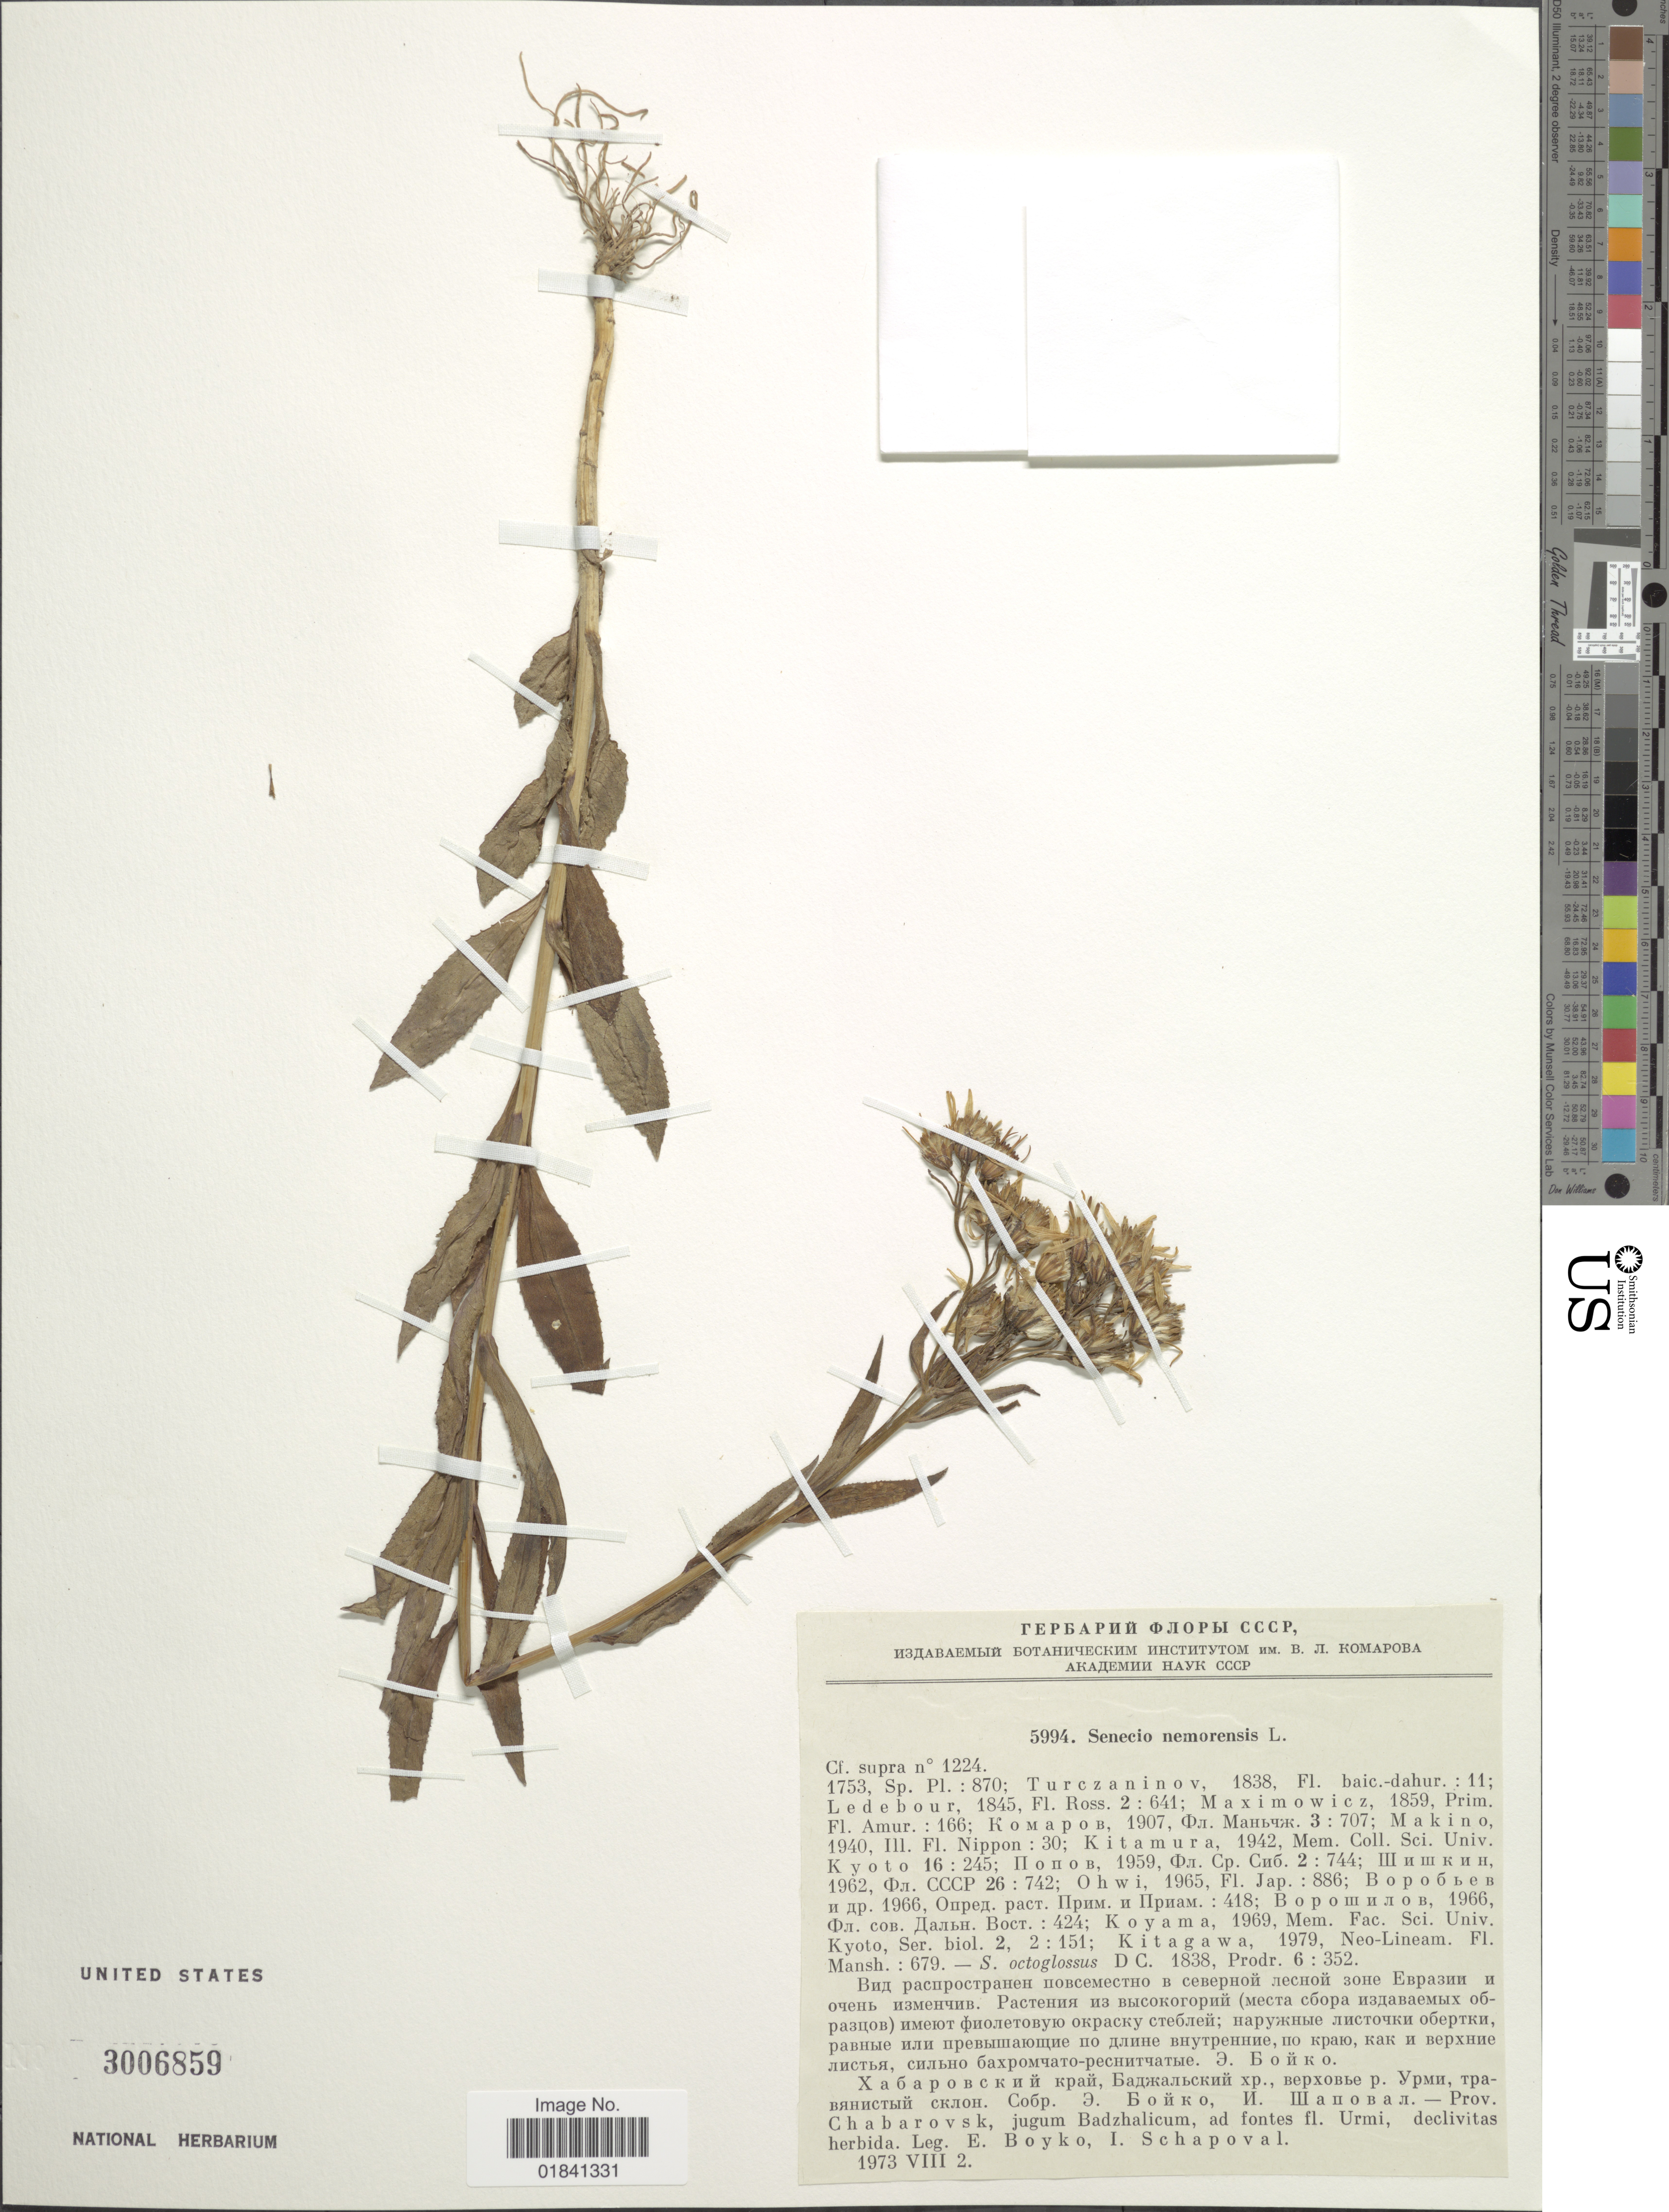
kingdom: Plantae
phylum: Tracheophyta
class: Magnoliopsida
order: Asterales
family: Asteraceae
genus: Senecio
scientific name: Senecio nemorensis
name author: L.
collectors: E. Boyko & I. Schapoval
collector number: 5994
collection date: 1973-03-02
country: Russian Federation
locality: Chabarovsk, jugum Badzhalicum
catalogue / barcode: US 3006859